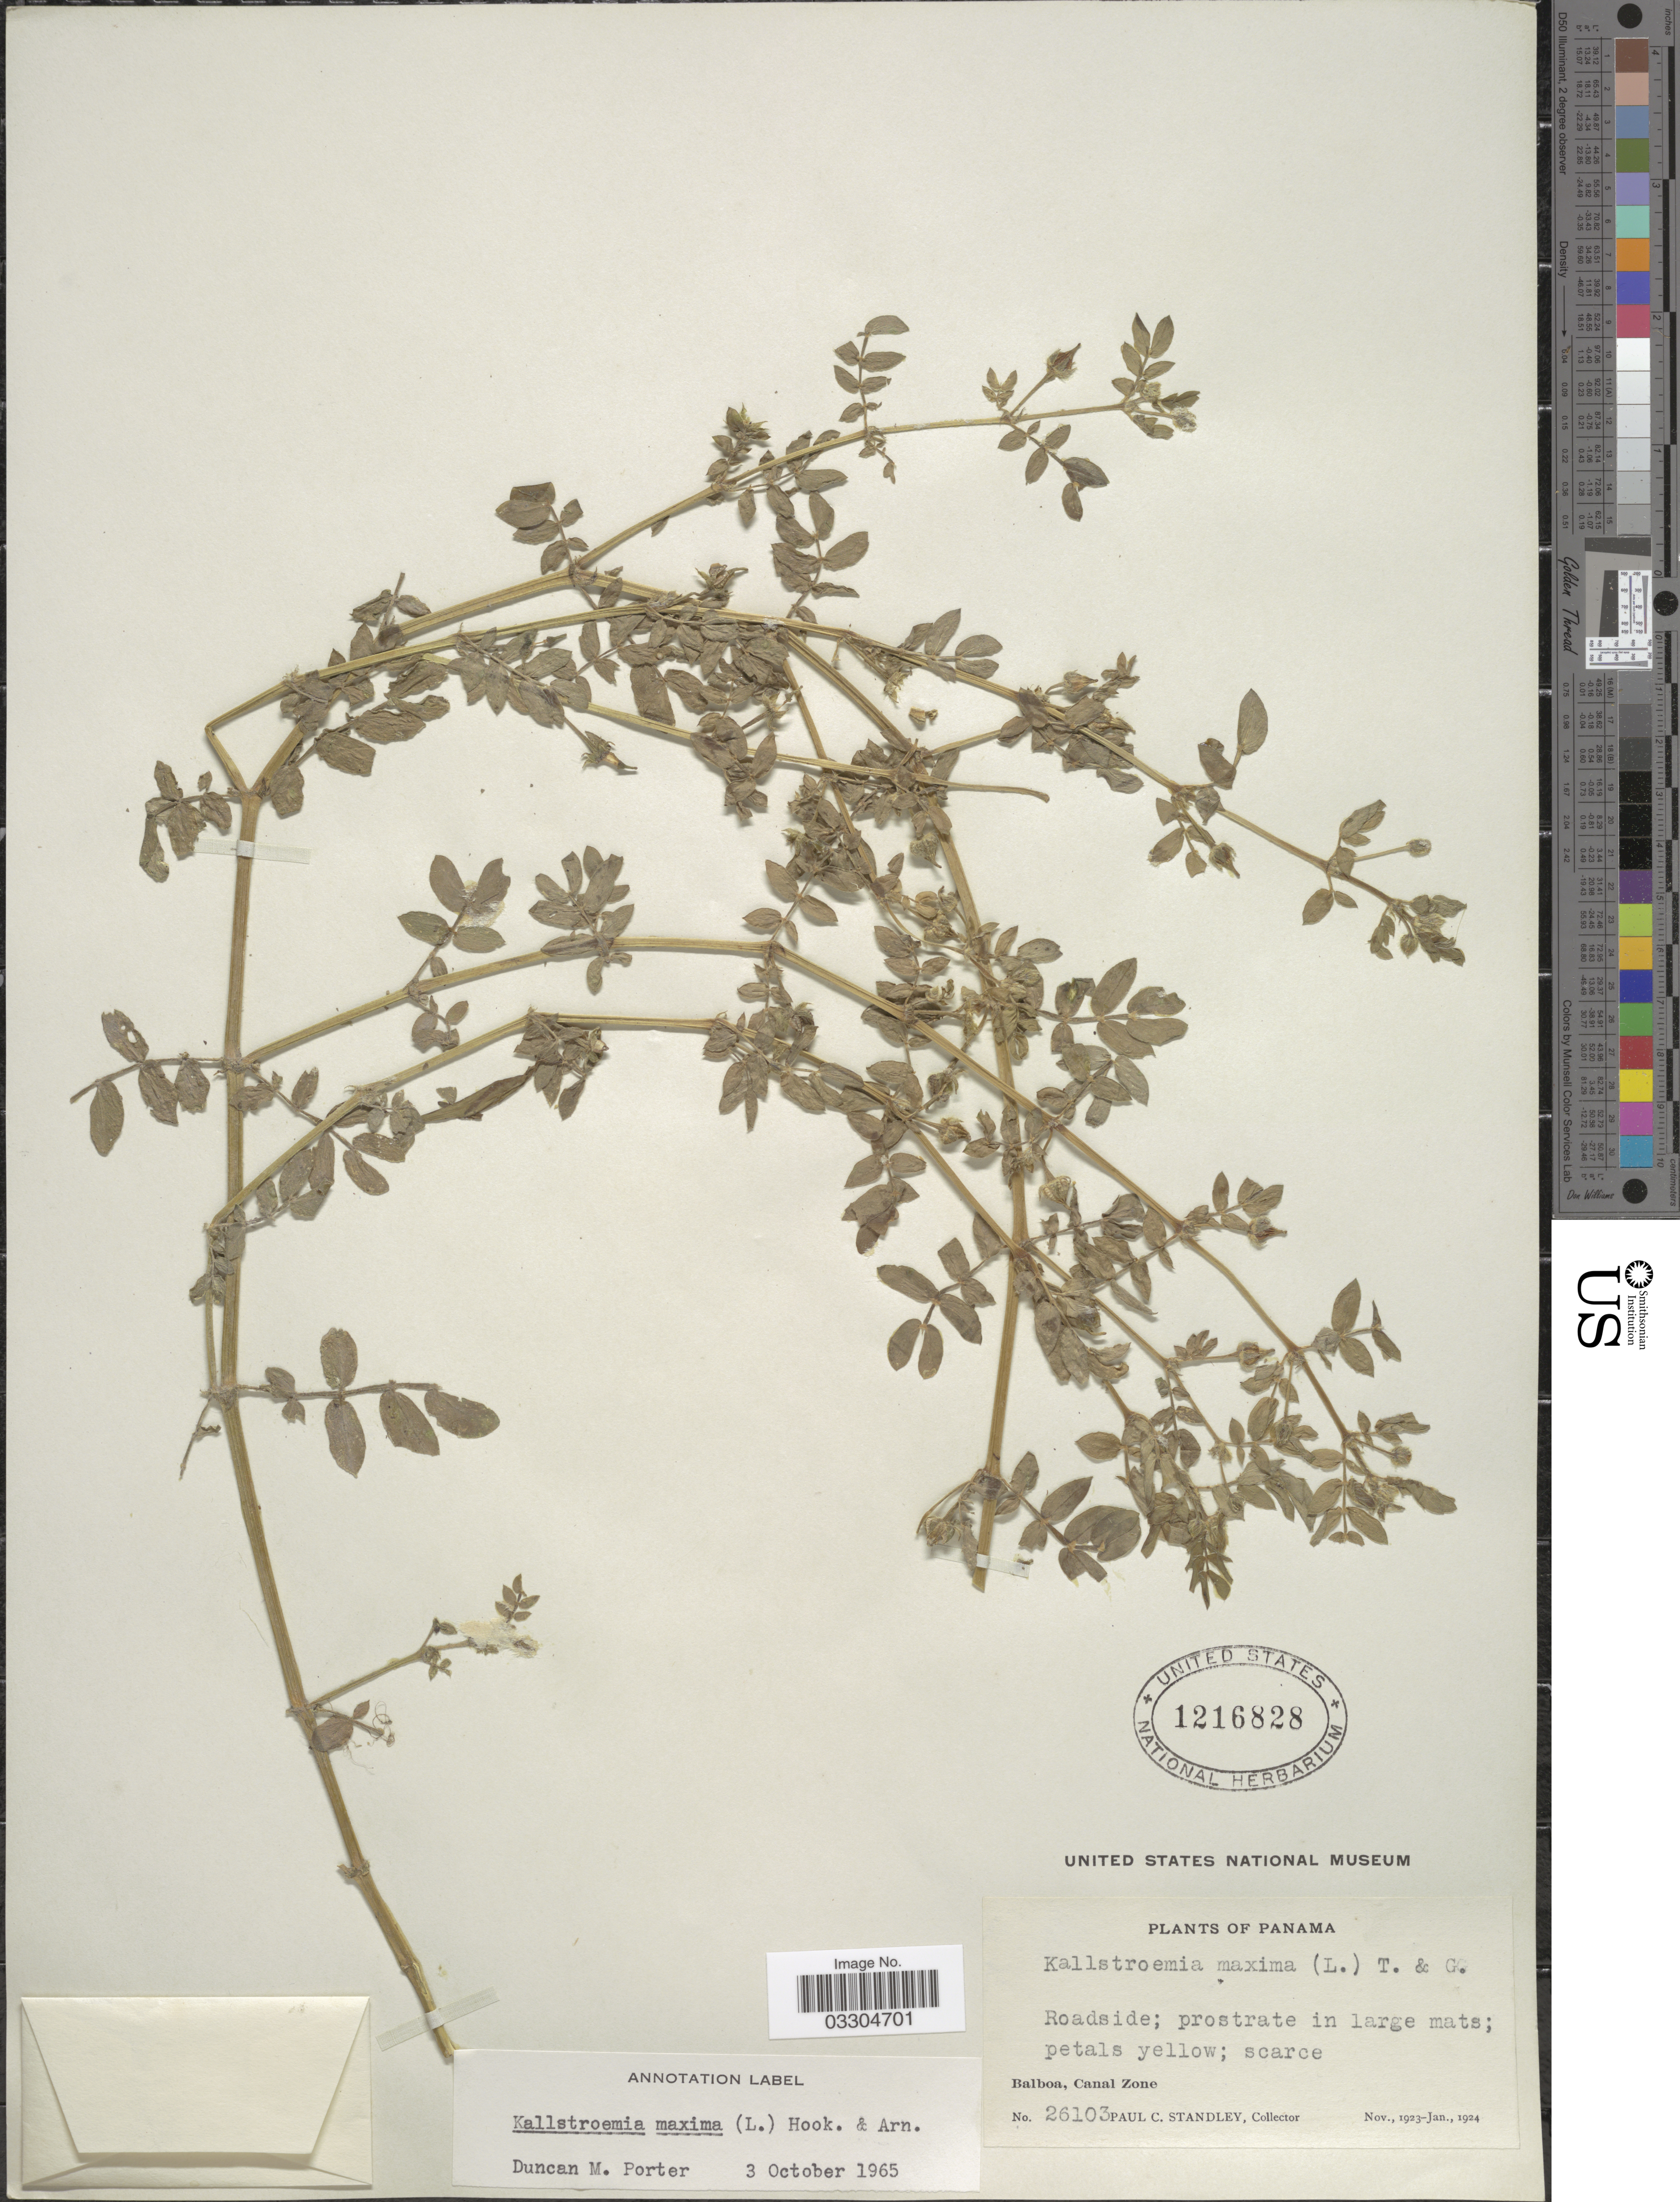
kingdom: Plantae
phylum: Tracheophyta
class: Magnoliopsida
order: Zygophyllales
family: Zygophyllaceae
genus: Kallstroemia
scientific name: Kallstroemia maxima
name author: (L.) Hook. & Arn.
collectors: P. C. Standley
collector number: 26103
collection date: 1923-11/1924-01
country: Panama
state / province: Colón / Panamá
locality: Balboa, Canal Zone.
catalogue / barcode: US 1216828